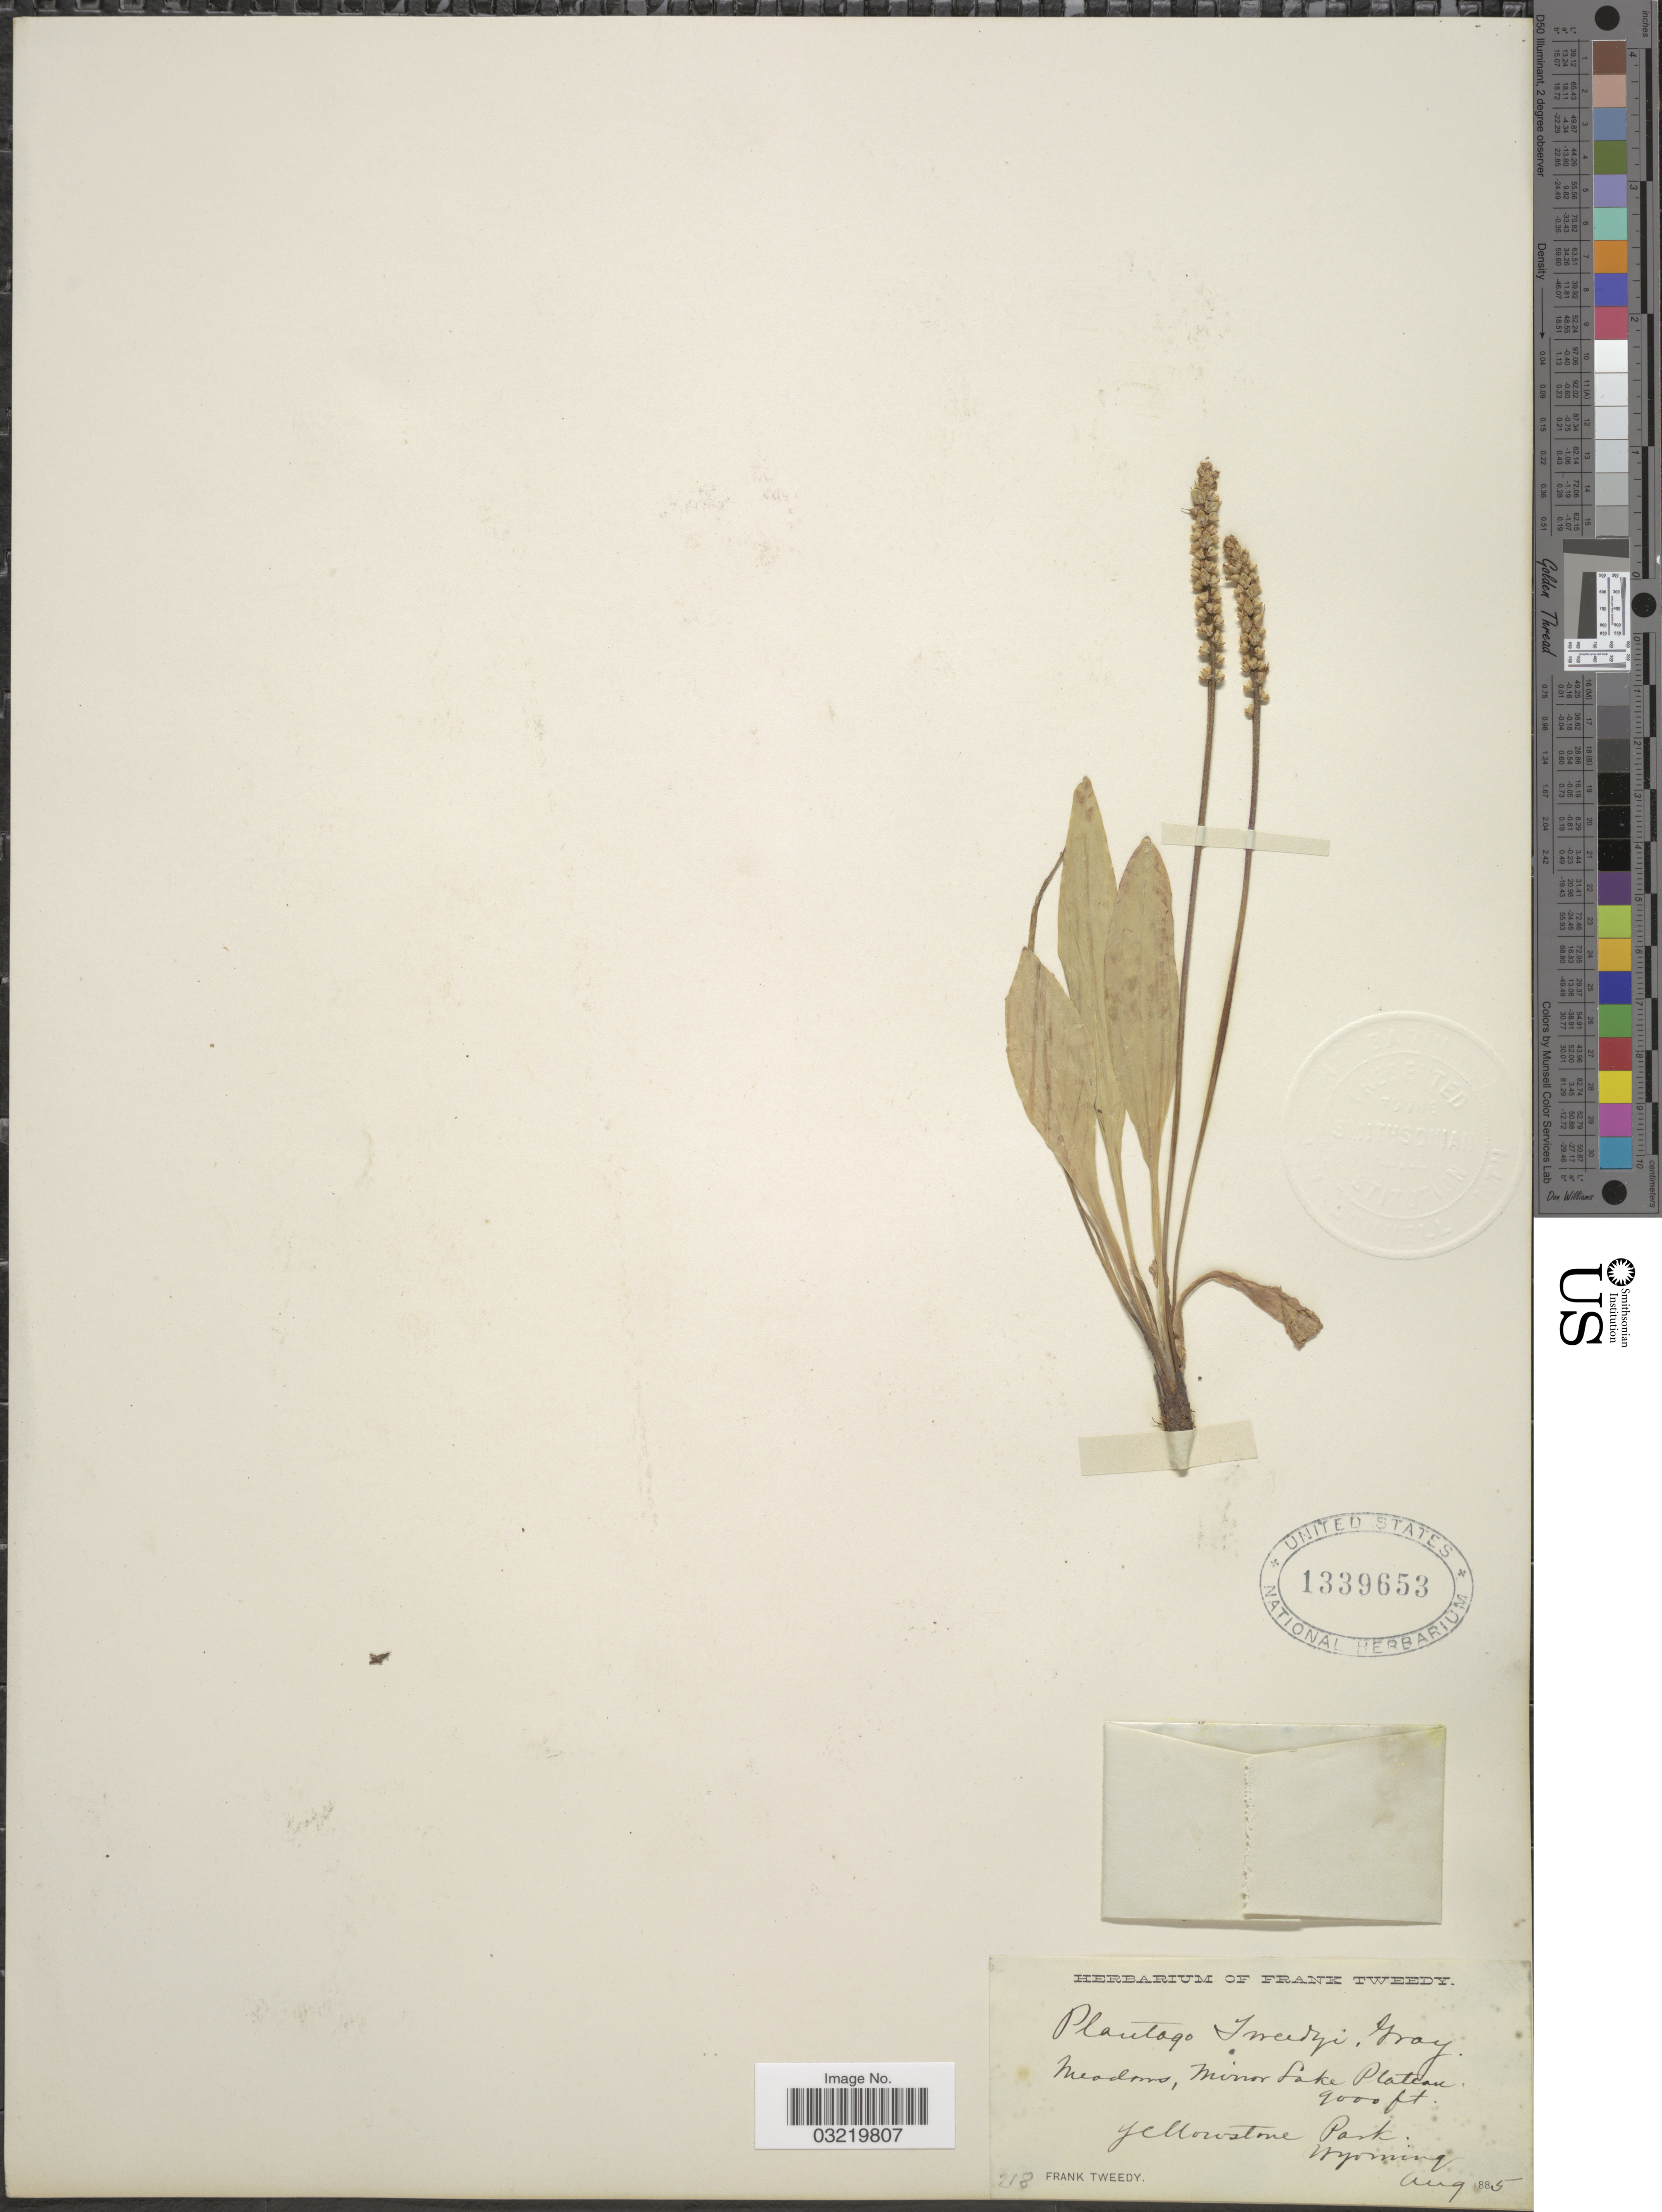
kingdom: Plantae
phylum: Tracheophyta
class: Magnoliopsida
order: Lamiales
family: Plantaginaceae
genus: Plantago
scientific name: Plantago tweedyi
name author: A. Gray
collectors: F. Tweedy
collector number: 218*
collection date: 1885-08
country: United States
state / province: Wyoming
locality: Meadows, Minor Lake Plateau, Yellowstone Park.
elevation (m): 2743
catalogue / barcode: US 1339653